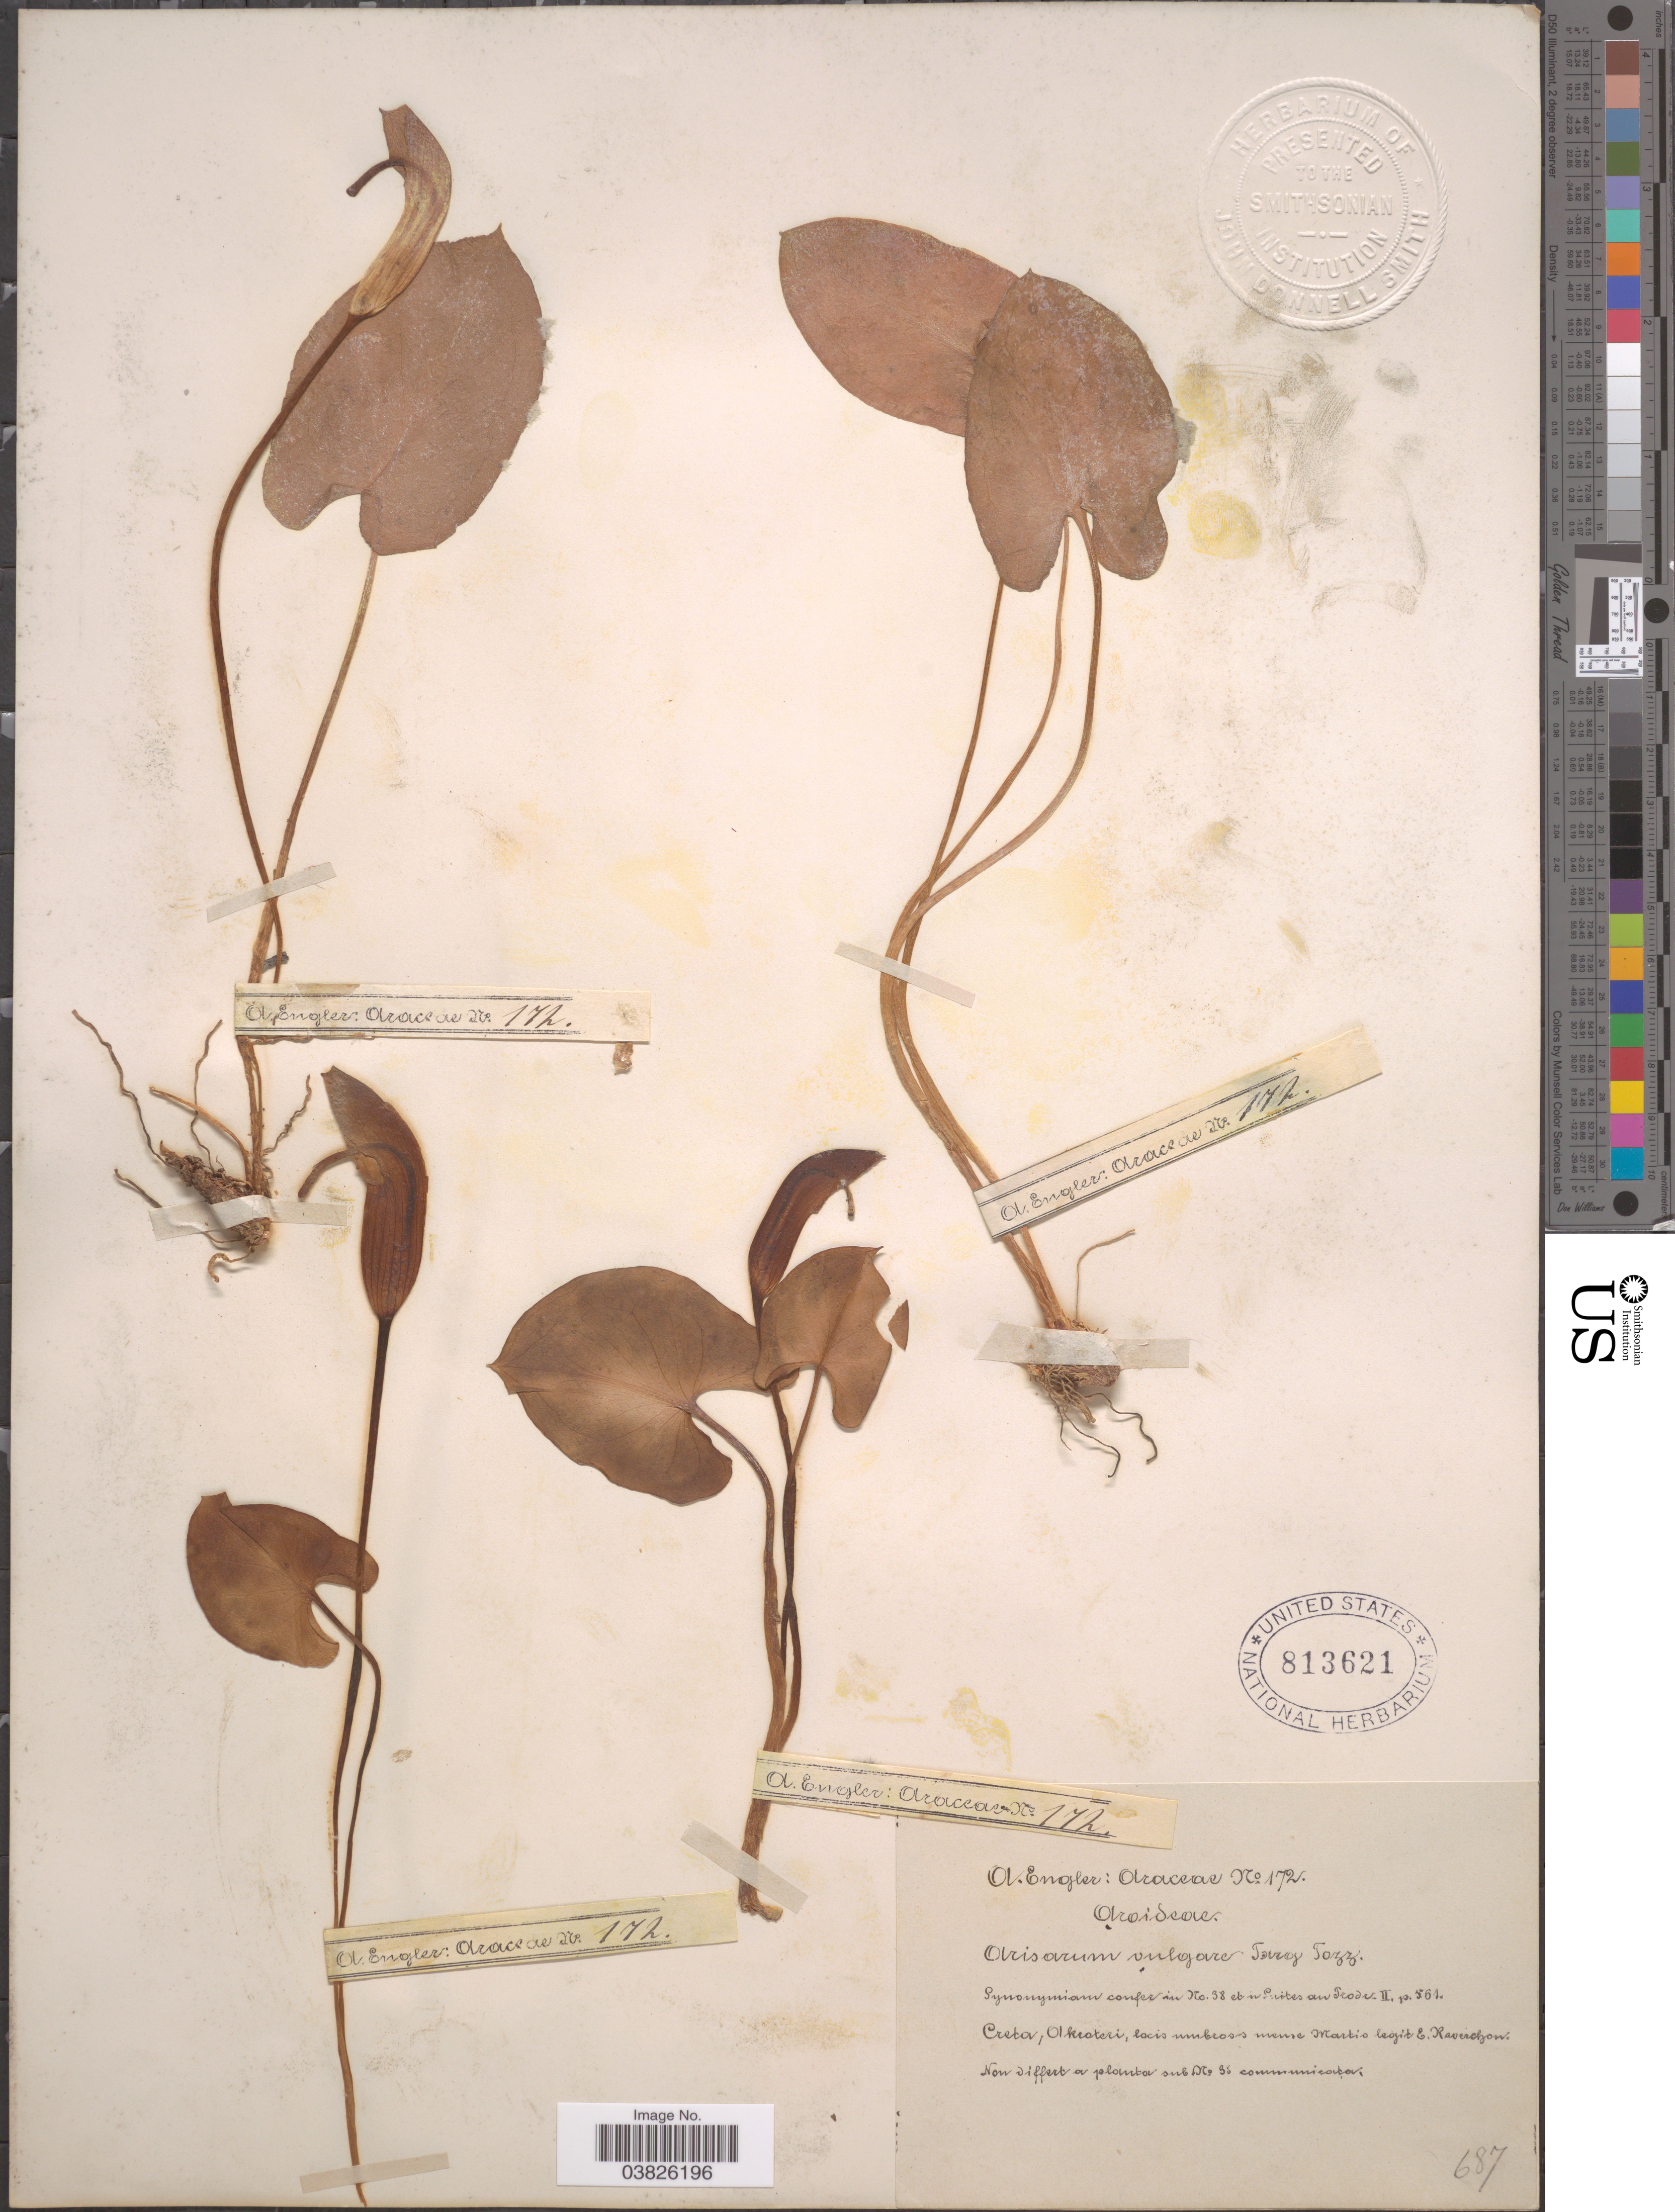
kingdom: Plantae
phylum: Tracheophyta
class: Liliopsida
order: Alismatales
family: Araceae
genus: Arisarum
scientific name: Arisarum vulgare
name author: Targ. Tozz.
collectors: E. Reverchon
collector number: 172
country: Greece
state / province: Crete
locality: Creta, Akroteri, locis umbrosis mense Martio.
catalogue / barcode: US 813621